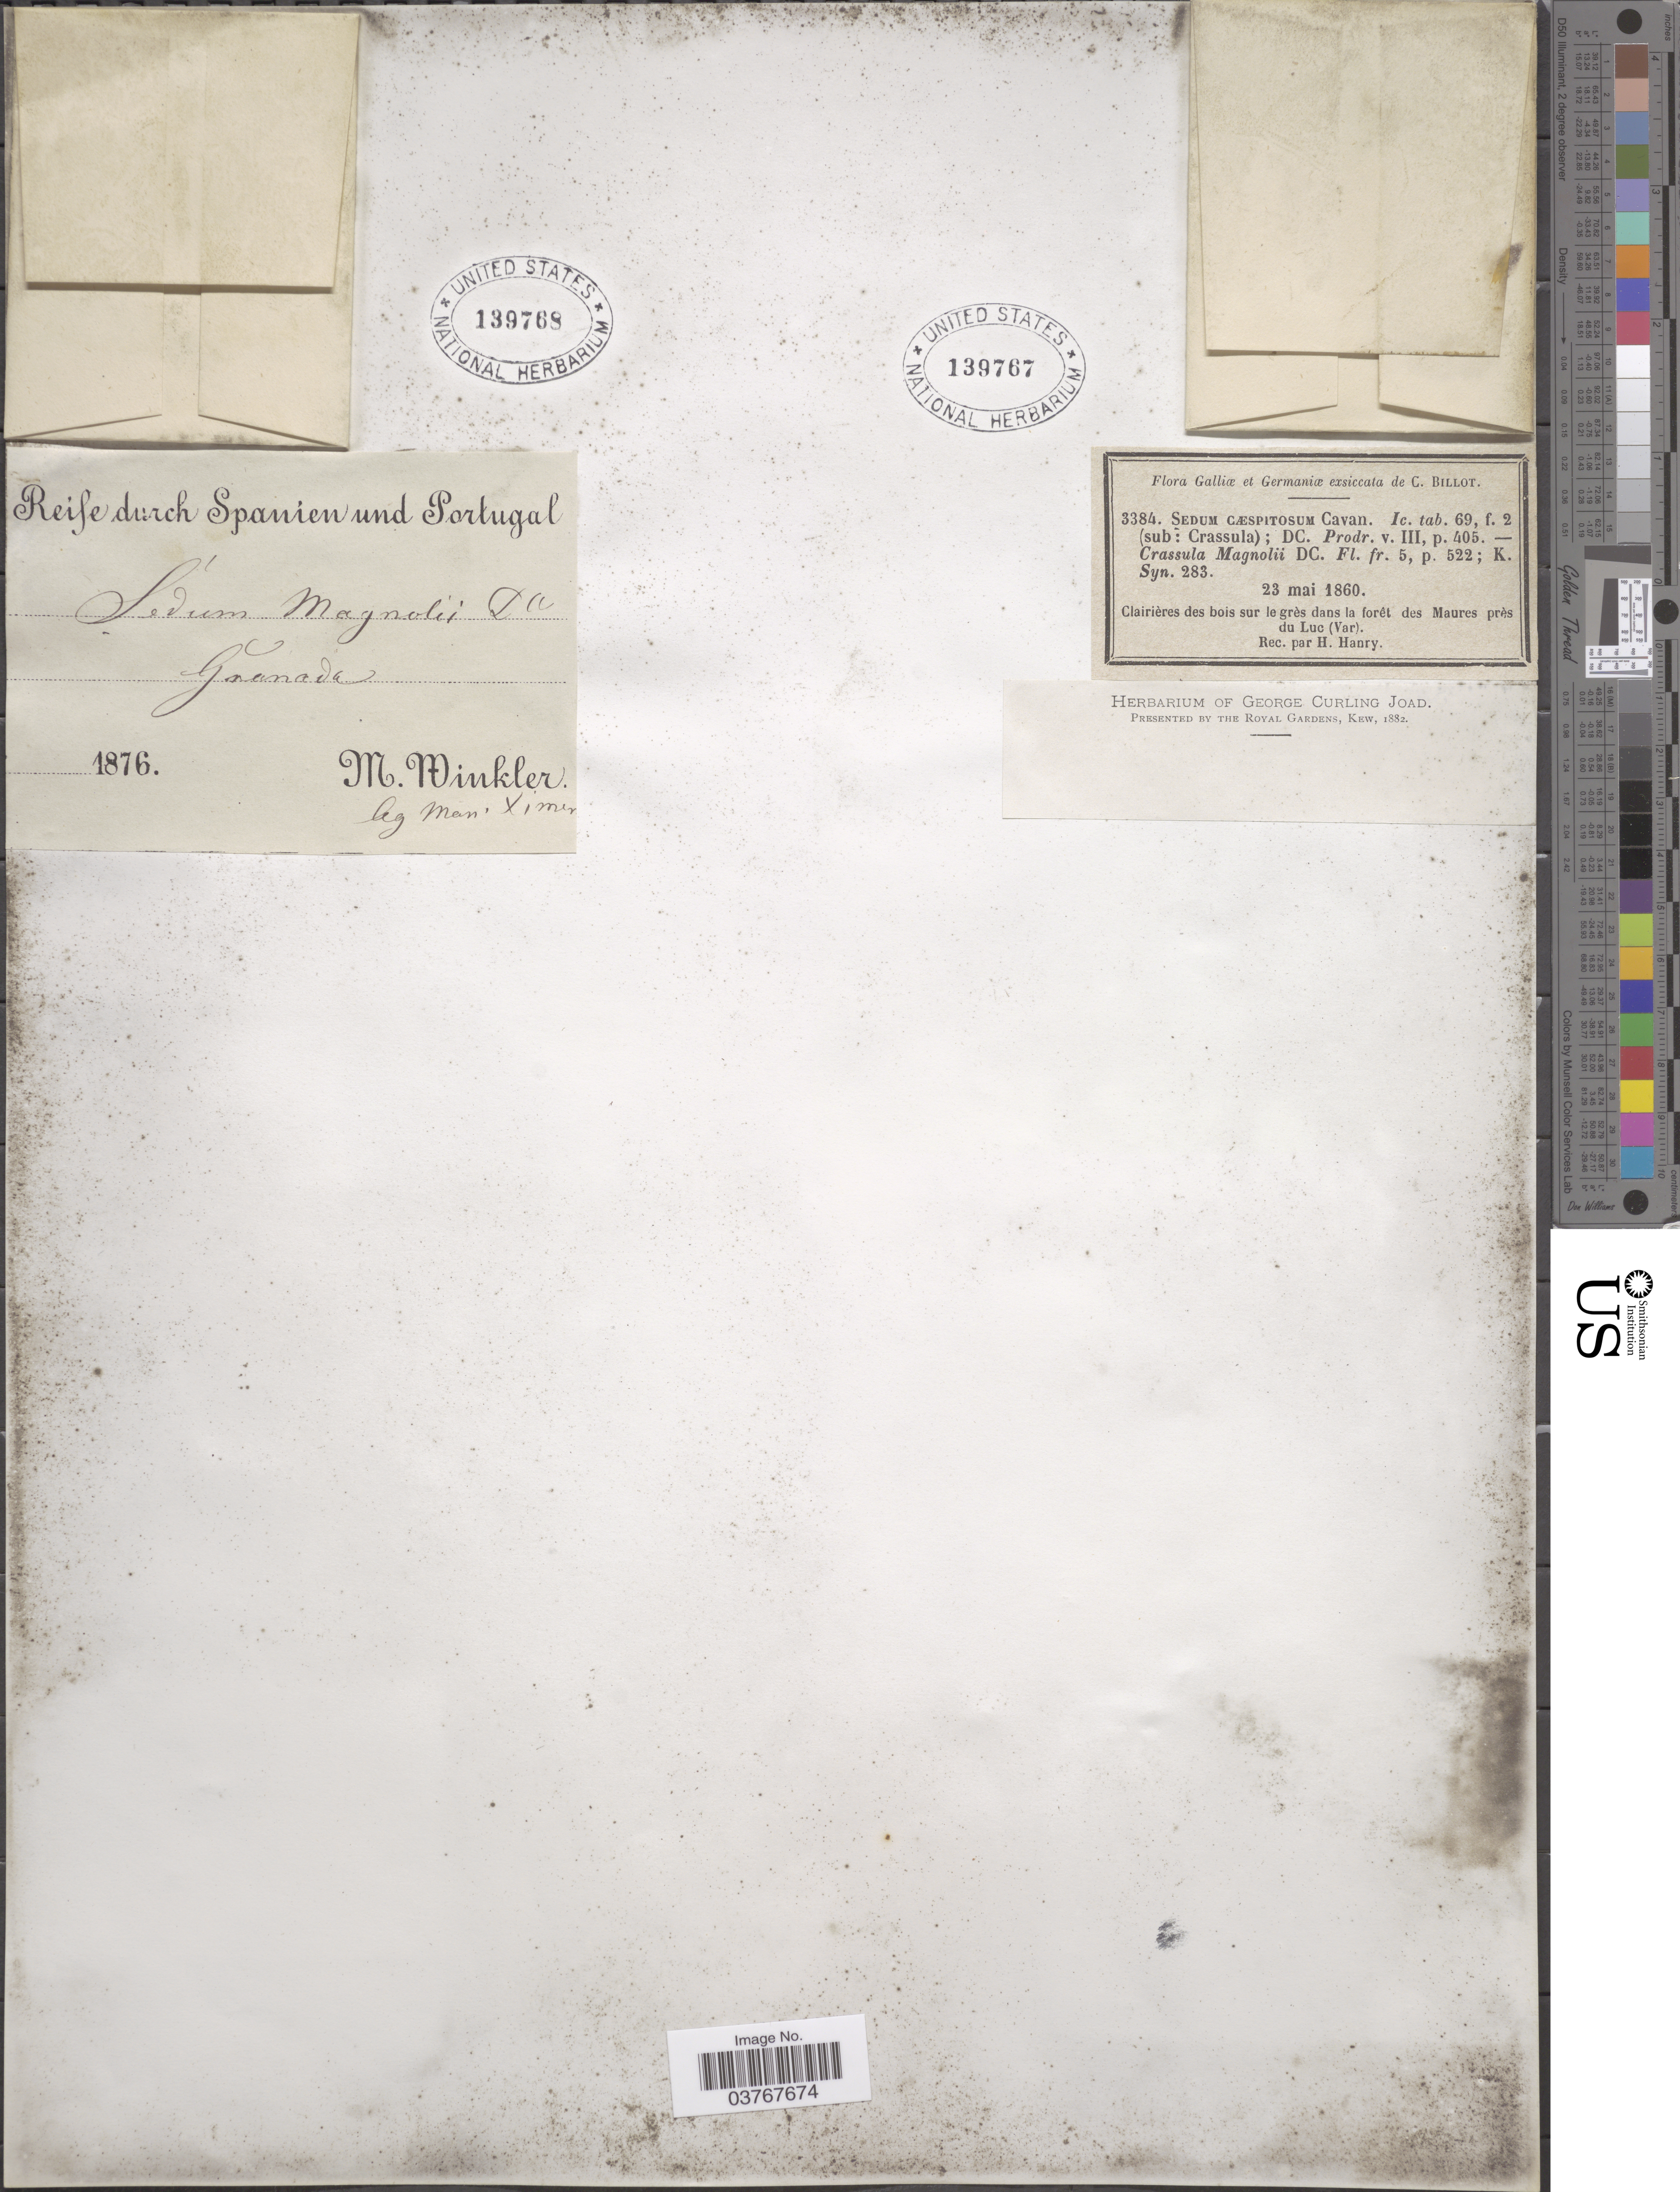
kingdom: Plantae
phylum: Tracheophyta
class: Magnoliopsida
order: Saxifragales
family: Crassulaceae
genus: Sedum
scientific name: Sedum caespitosum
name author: (Cav.) DC.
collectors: M. Winkler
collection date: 1876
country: Spain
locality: Reife durch Spanien und Portugal. Granada.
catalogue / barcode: US 139768